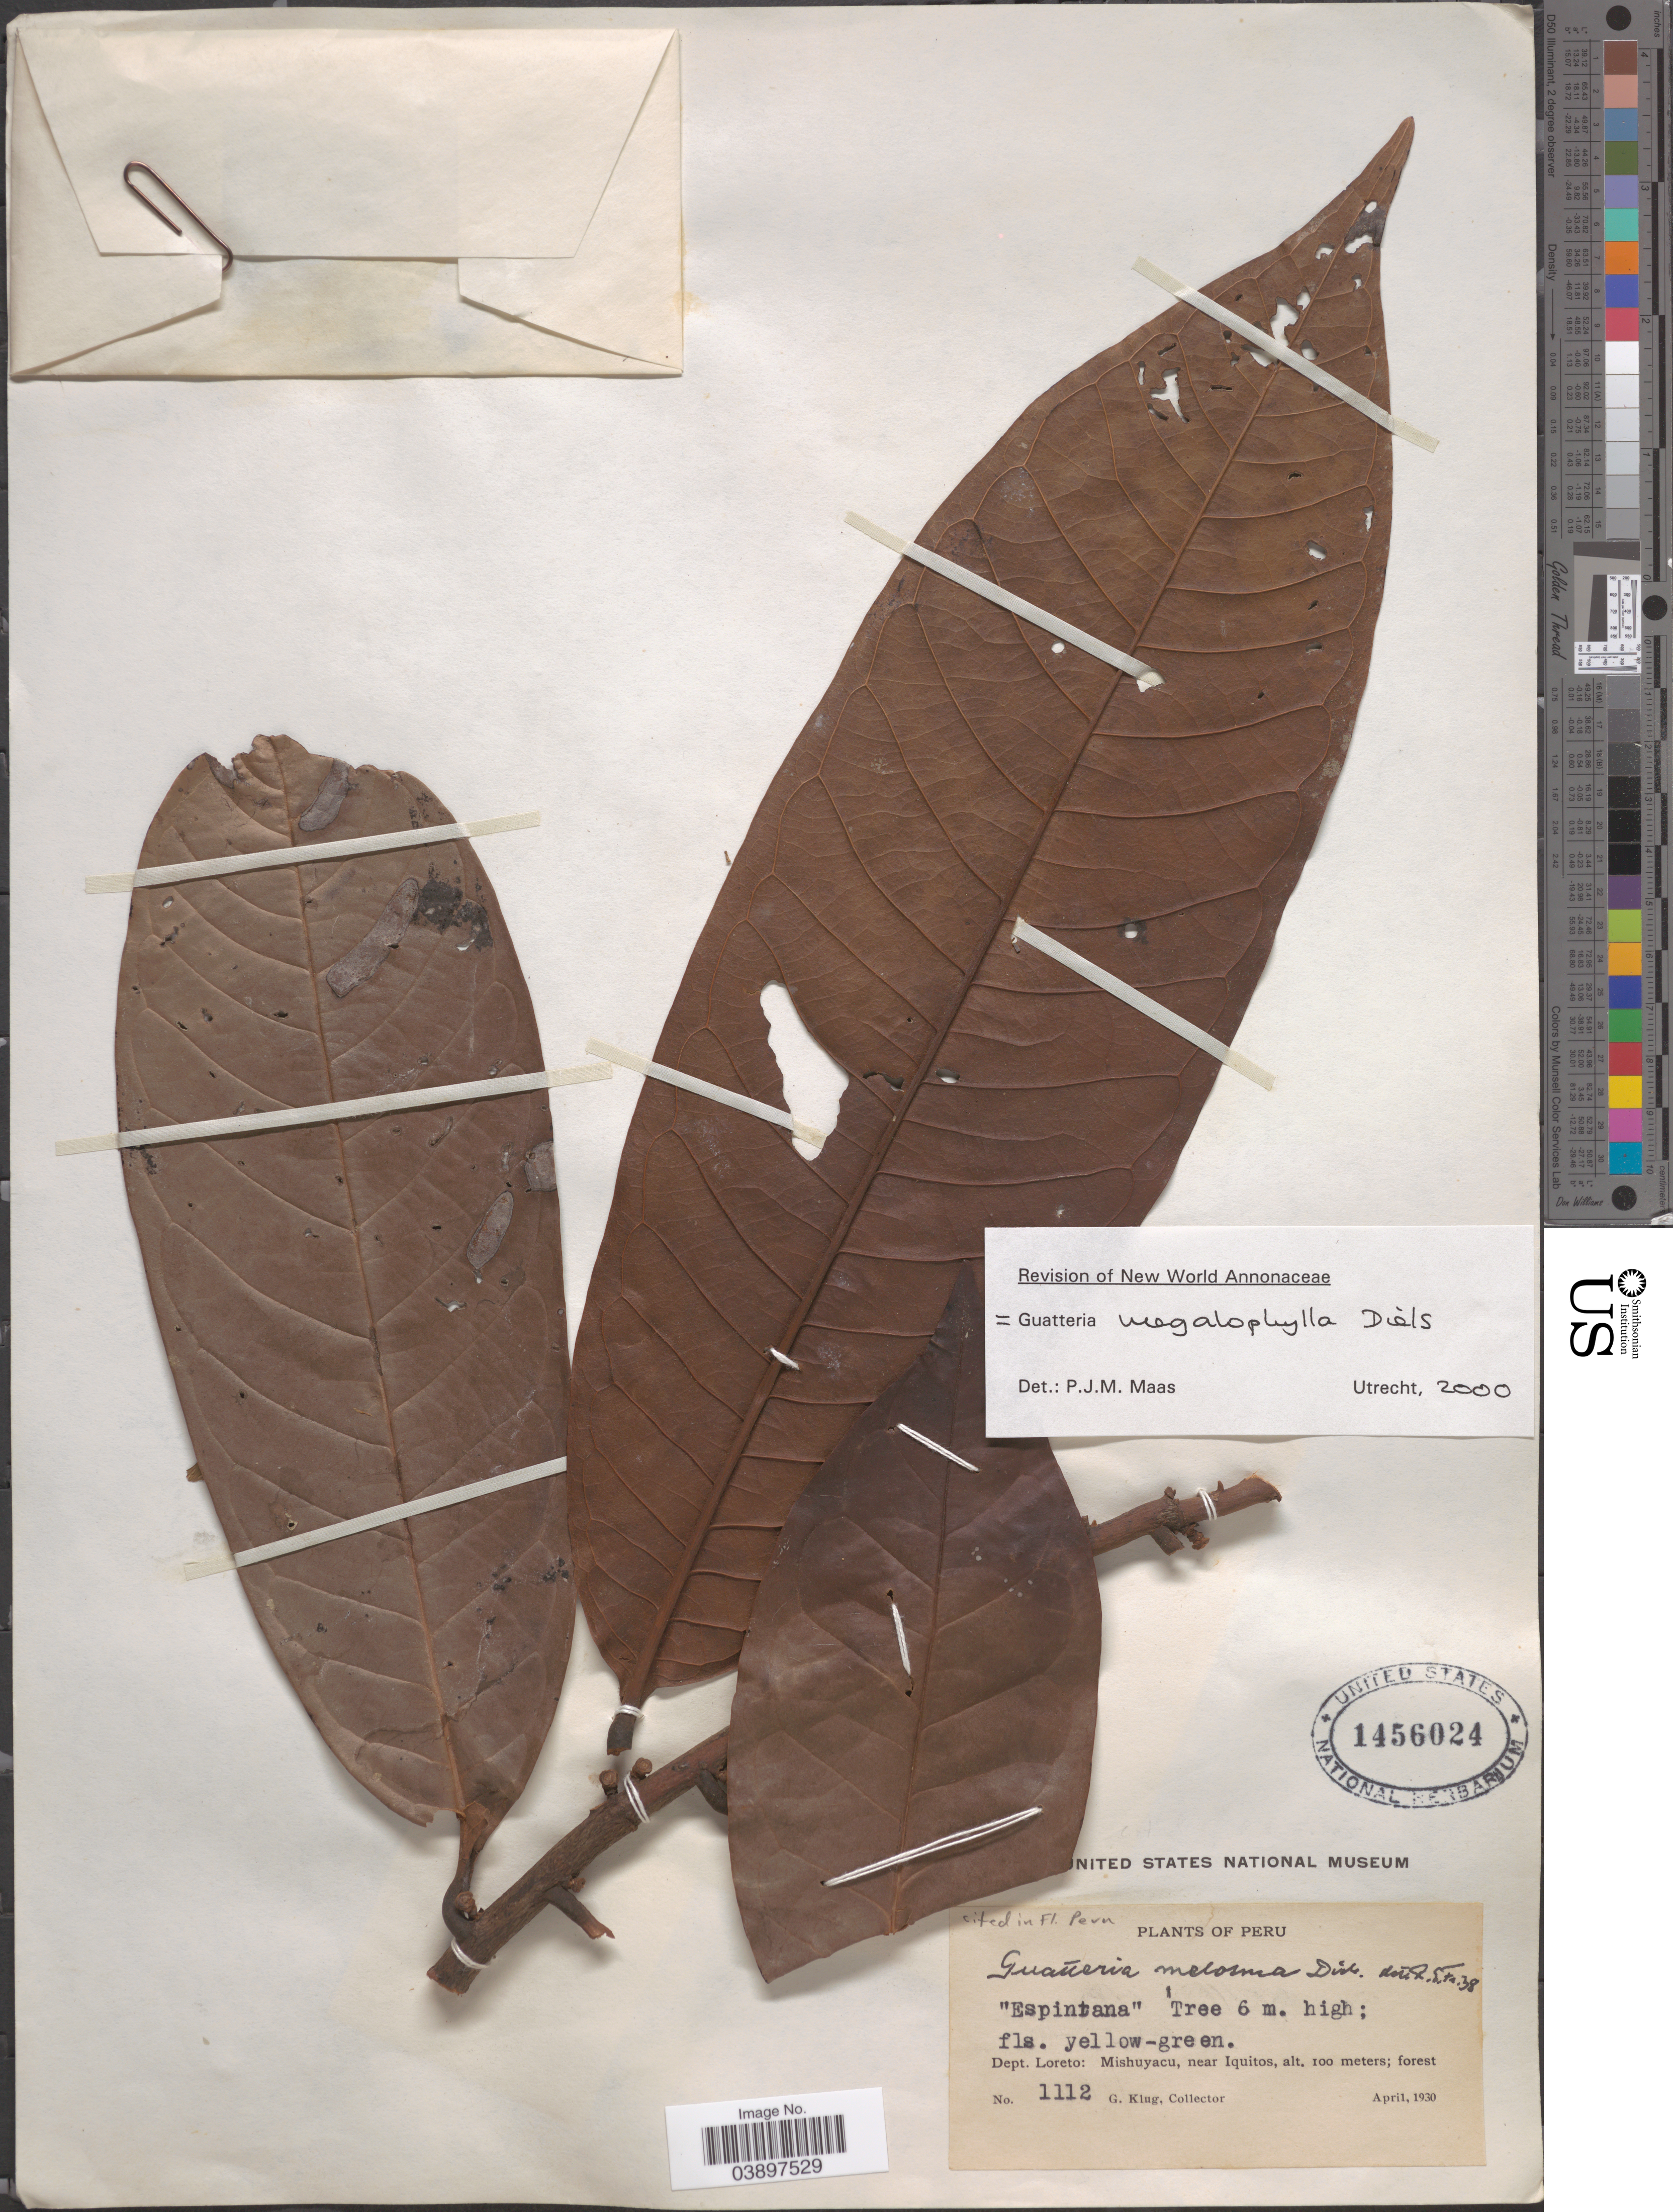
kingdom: Plantae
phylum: Tracheophyta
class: Magnoliopsida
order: Magnoliales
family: Annonaceae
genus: Guatteria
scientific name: Guatteria megalophylla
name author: Diels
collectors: G. Klug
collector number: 1112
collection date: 1930-04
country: Peru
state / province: Loreto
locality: Dept. Loreto: Mishuyacu, near Iquitos.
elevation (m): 100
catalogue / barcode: US 1456024